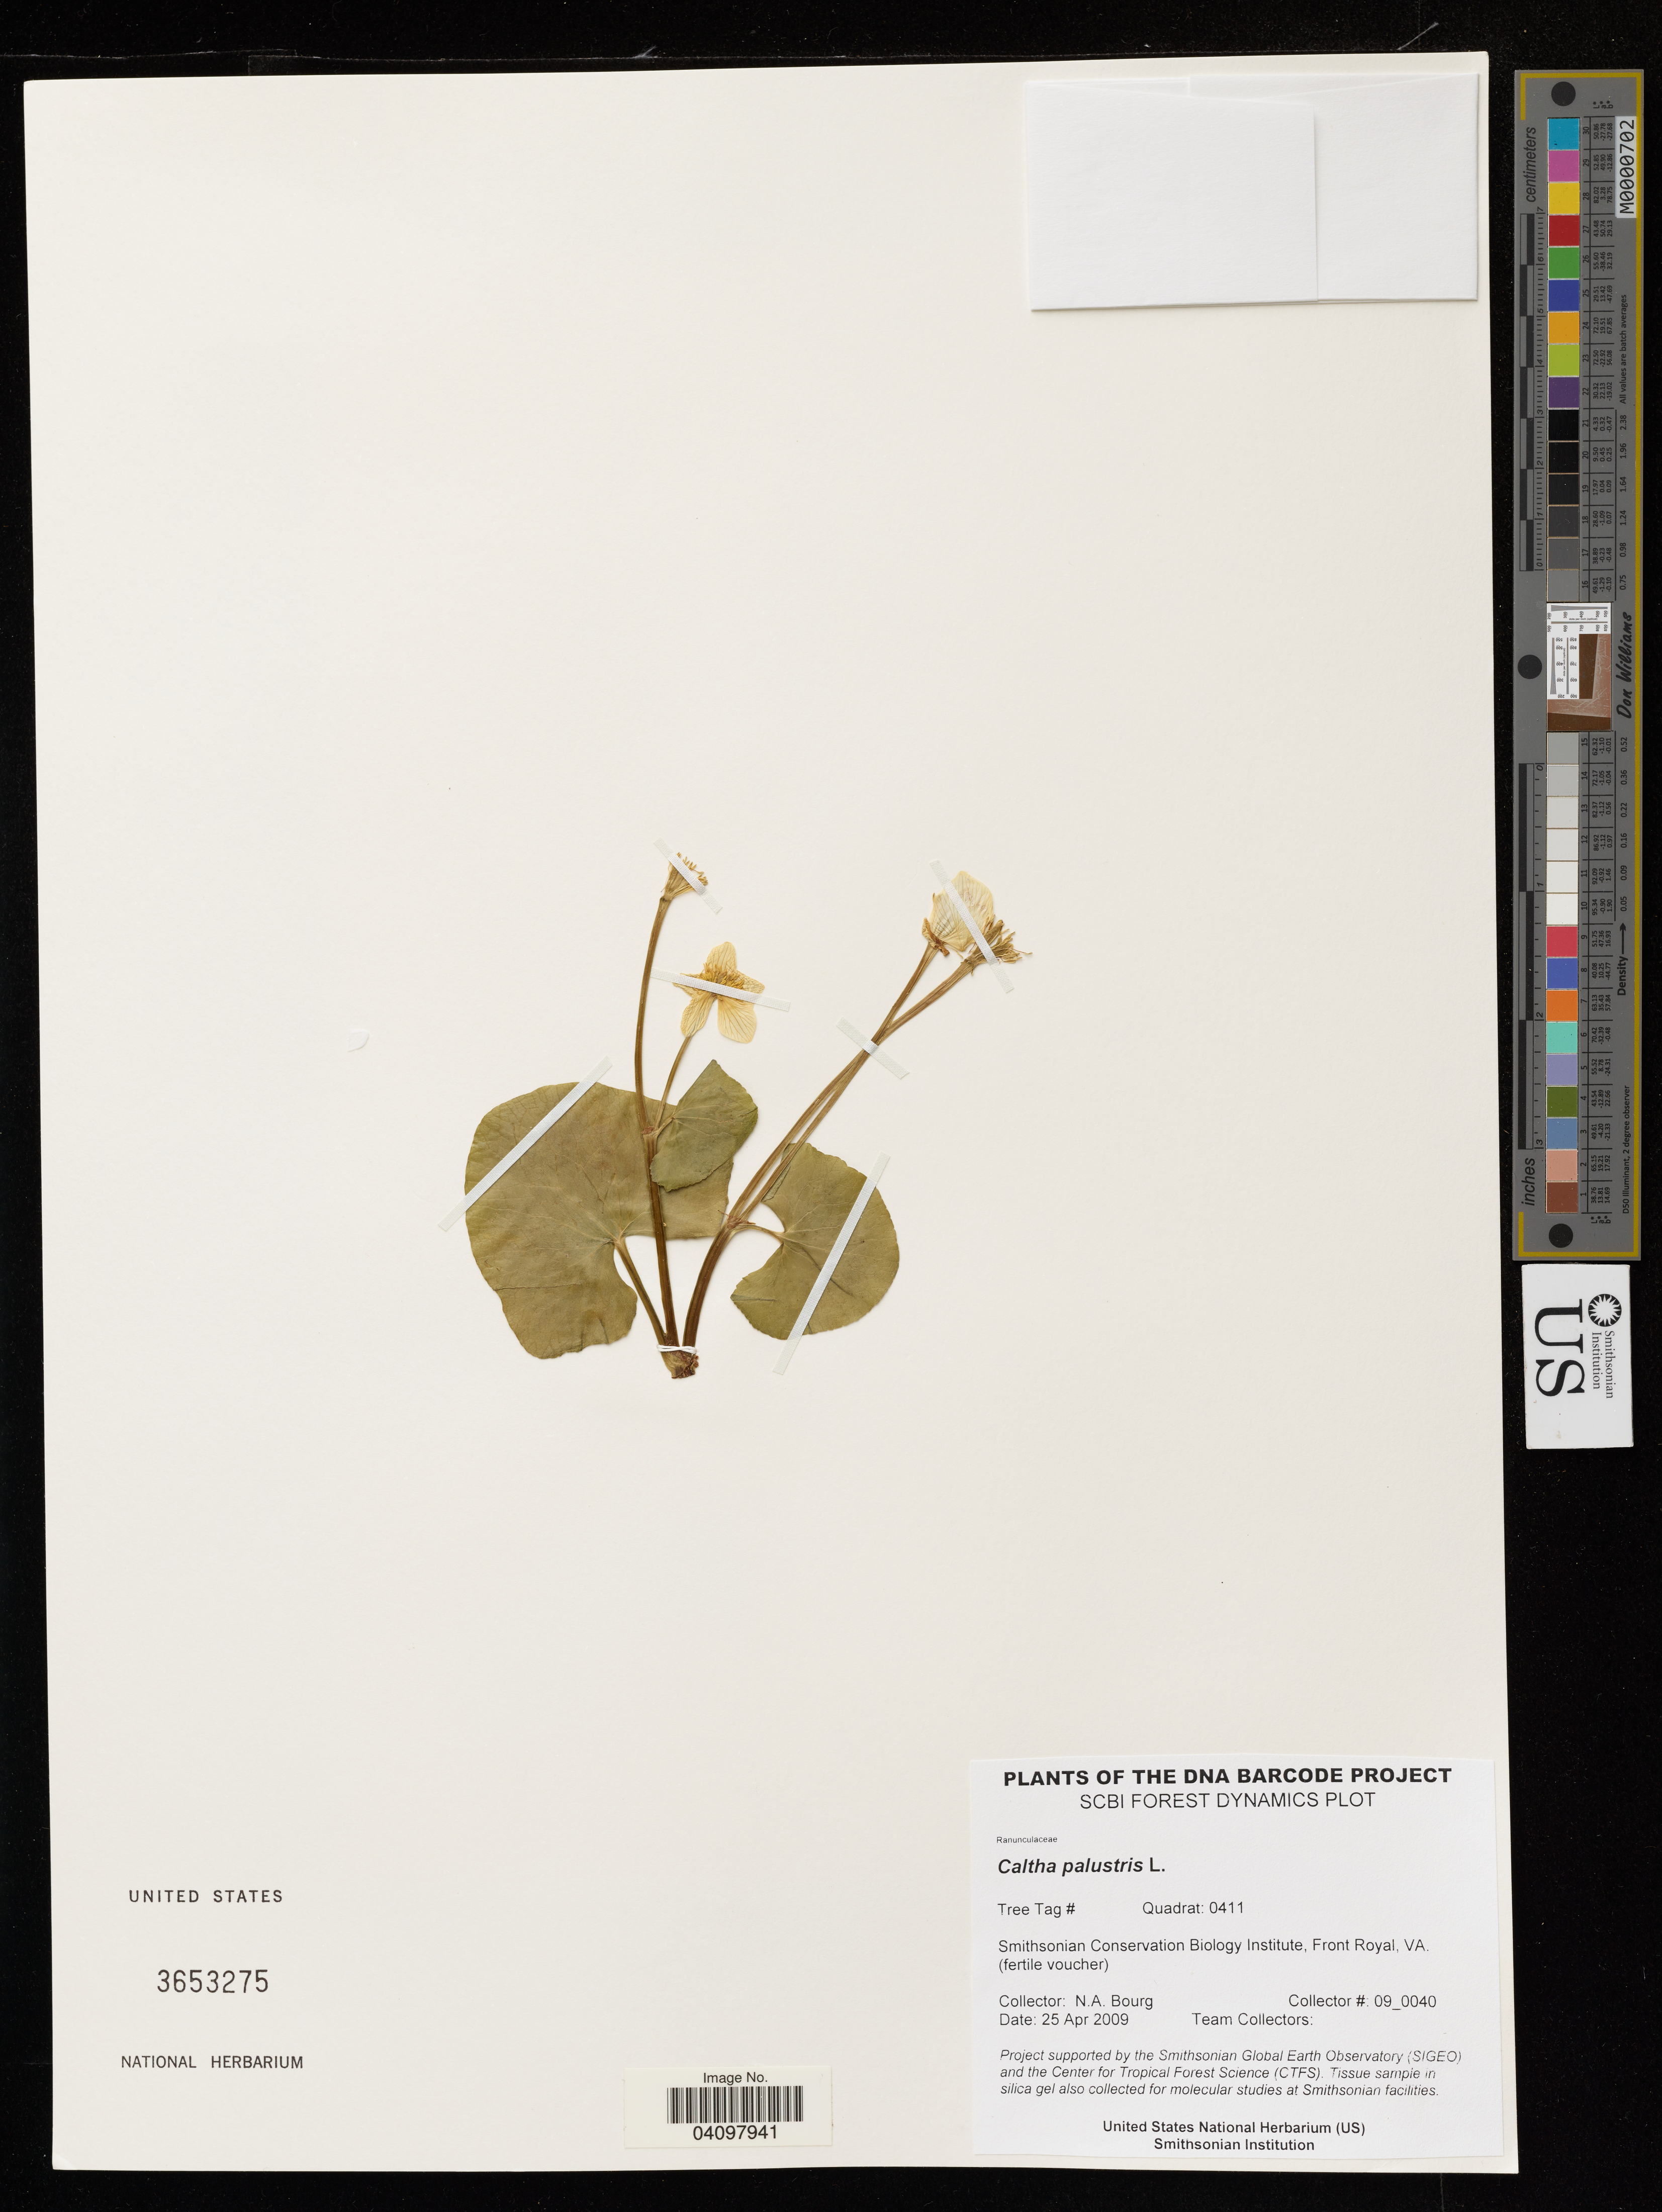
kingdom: Plantae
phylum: Tracheophyta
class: Magnoliopsida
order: Ranunculales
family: Ranunculaceae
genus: Caltha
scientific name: Caltha palustris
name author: L.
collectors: N. A. Bourg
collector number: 09_0040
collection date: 2009-04-25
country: United States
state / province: Virginia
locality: Smithsonian Conservation Biology Institute, Front Royal.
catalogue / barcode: US 3653275